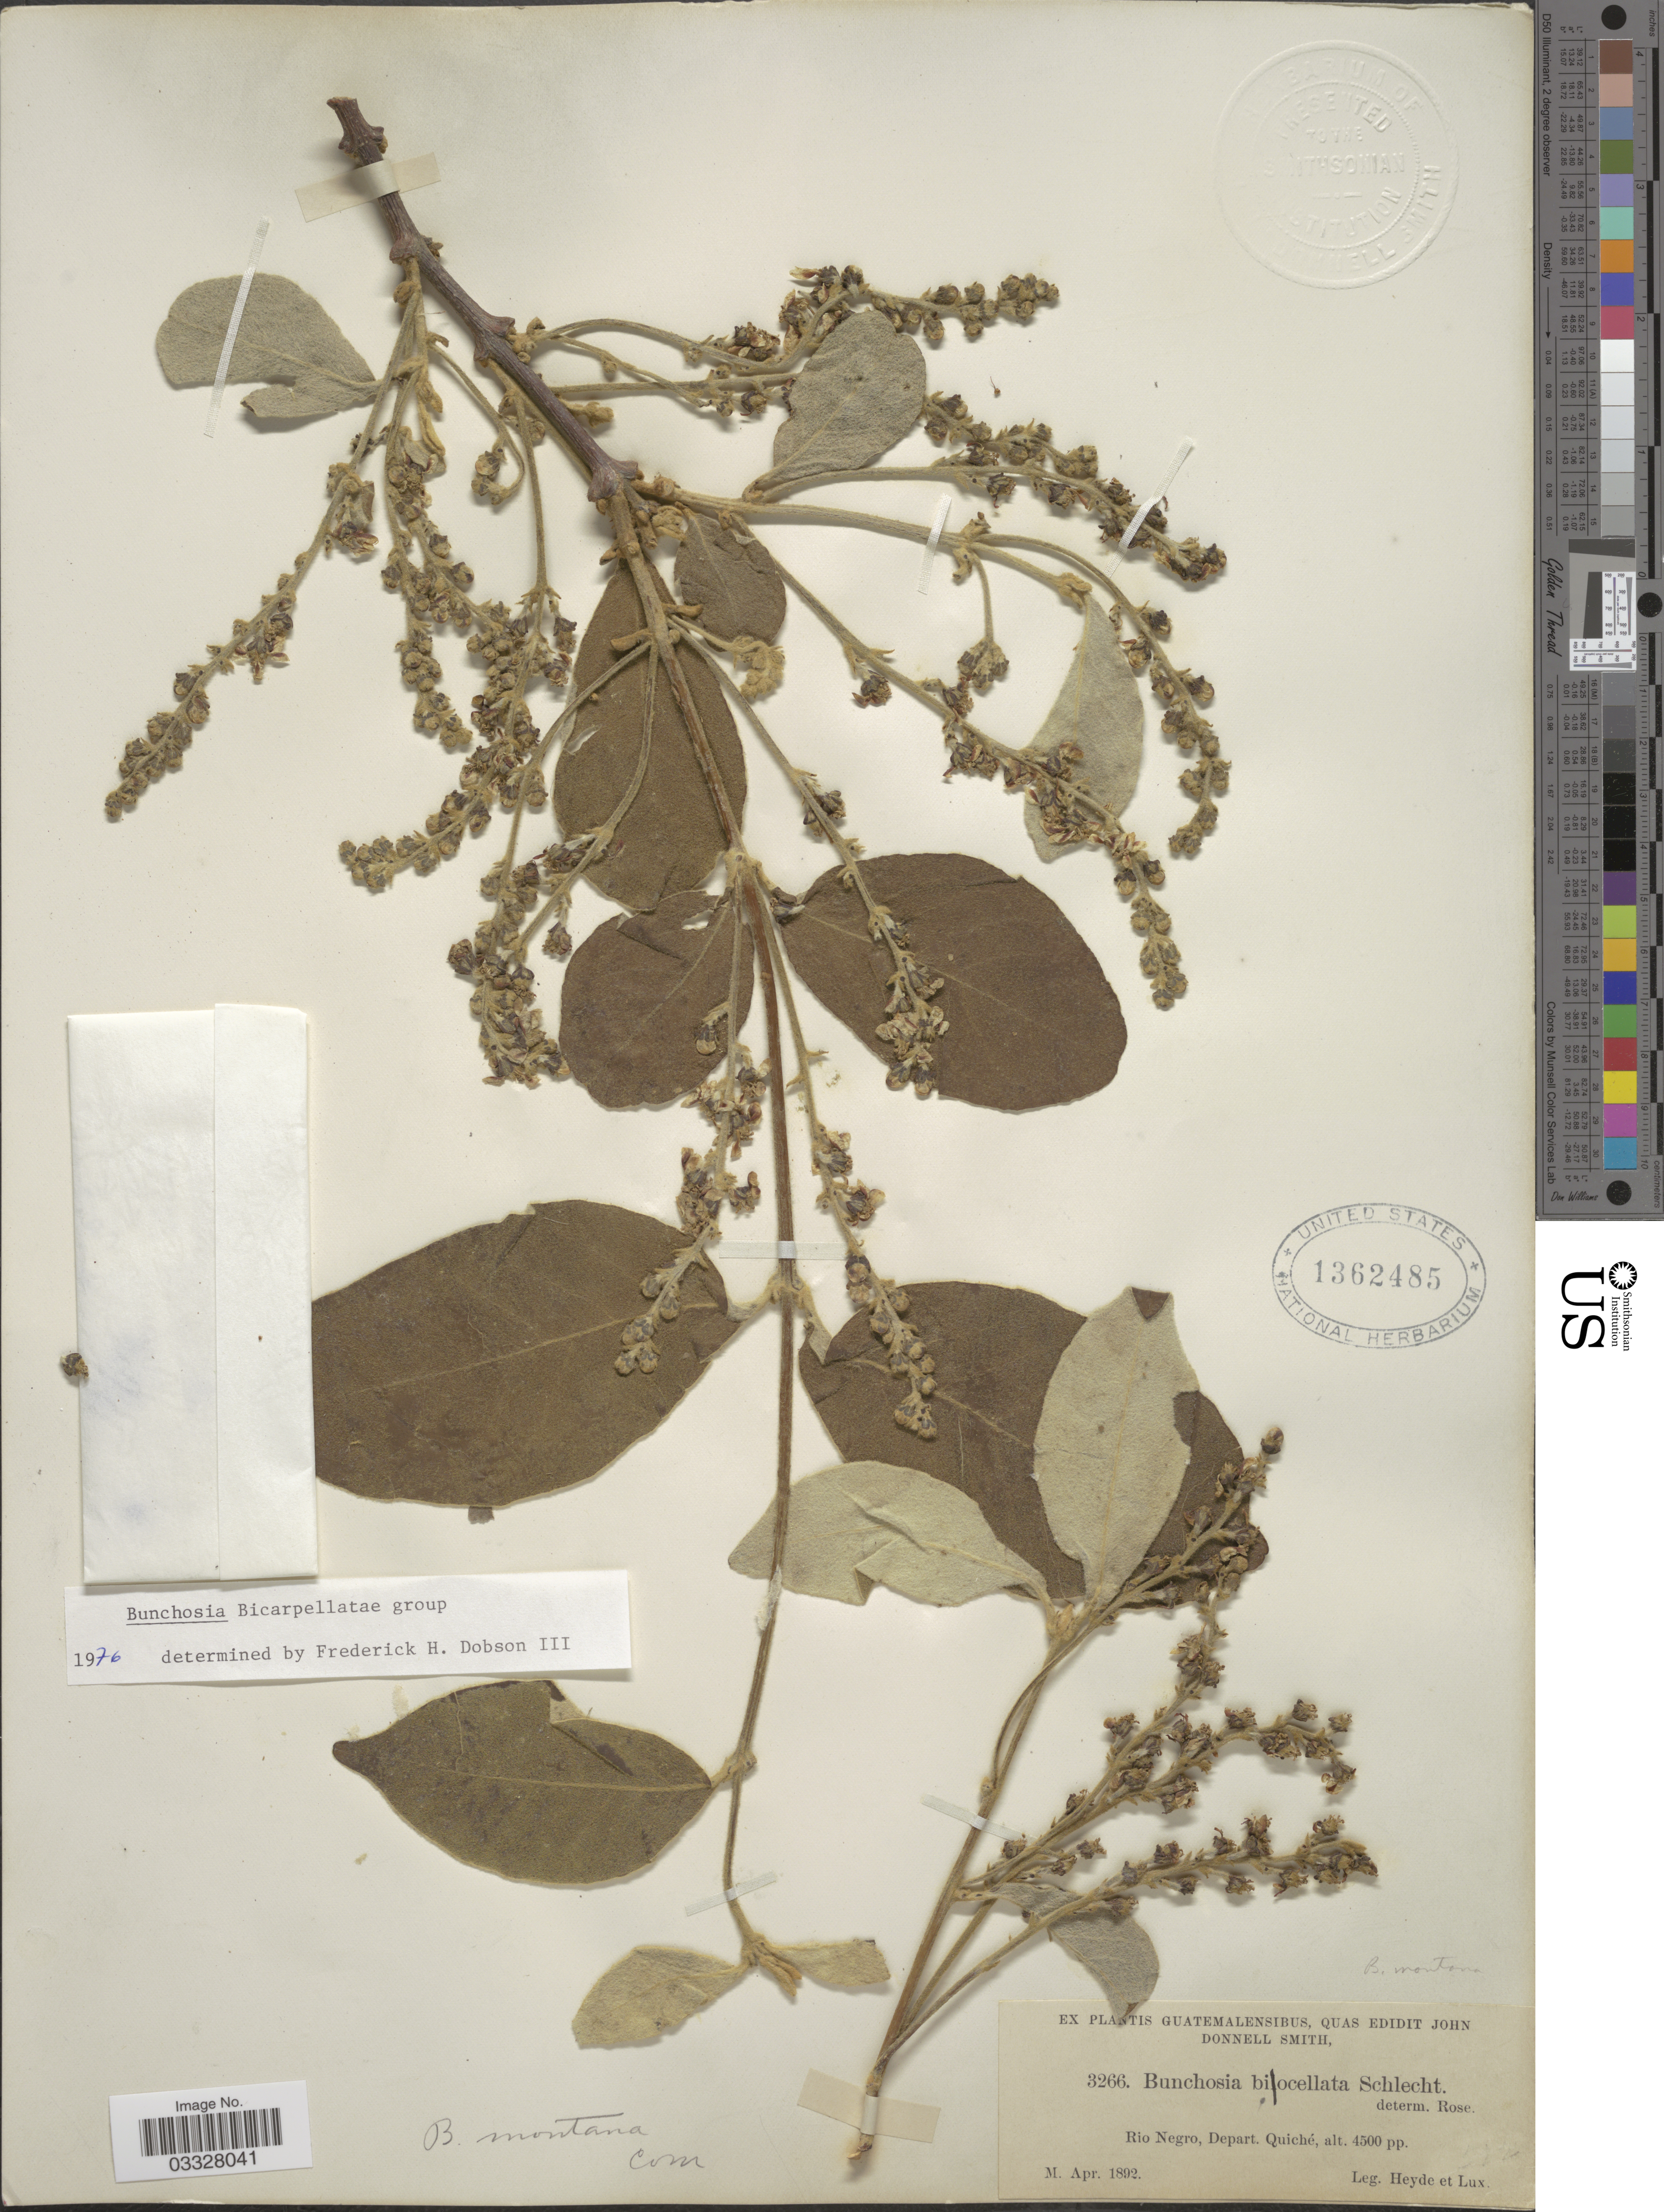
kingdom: Plantae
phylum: Tracheophyta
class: Magnoliopsida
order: Malpighiales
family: Malpighiaceae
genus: Bunchosia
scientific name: Bunchosia montana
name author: A. Juss.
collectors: Heyde & Lux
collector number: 3266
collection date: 1892-04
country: Guatemala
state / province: El Quiché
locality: Rio Negro, Depart. Quiché.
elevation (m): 1372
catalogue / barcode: US 1362485